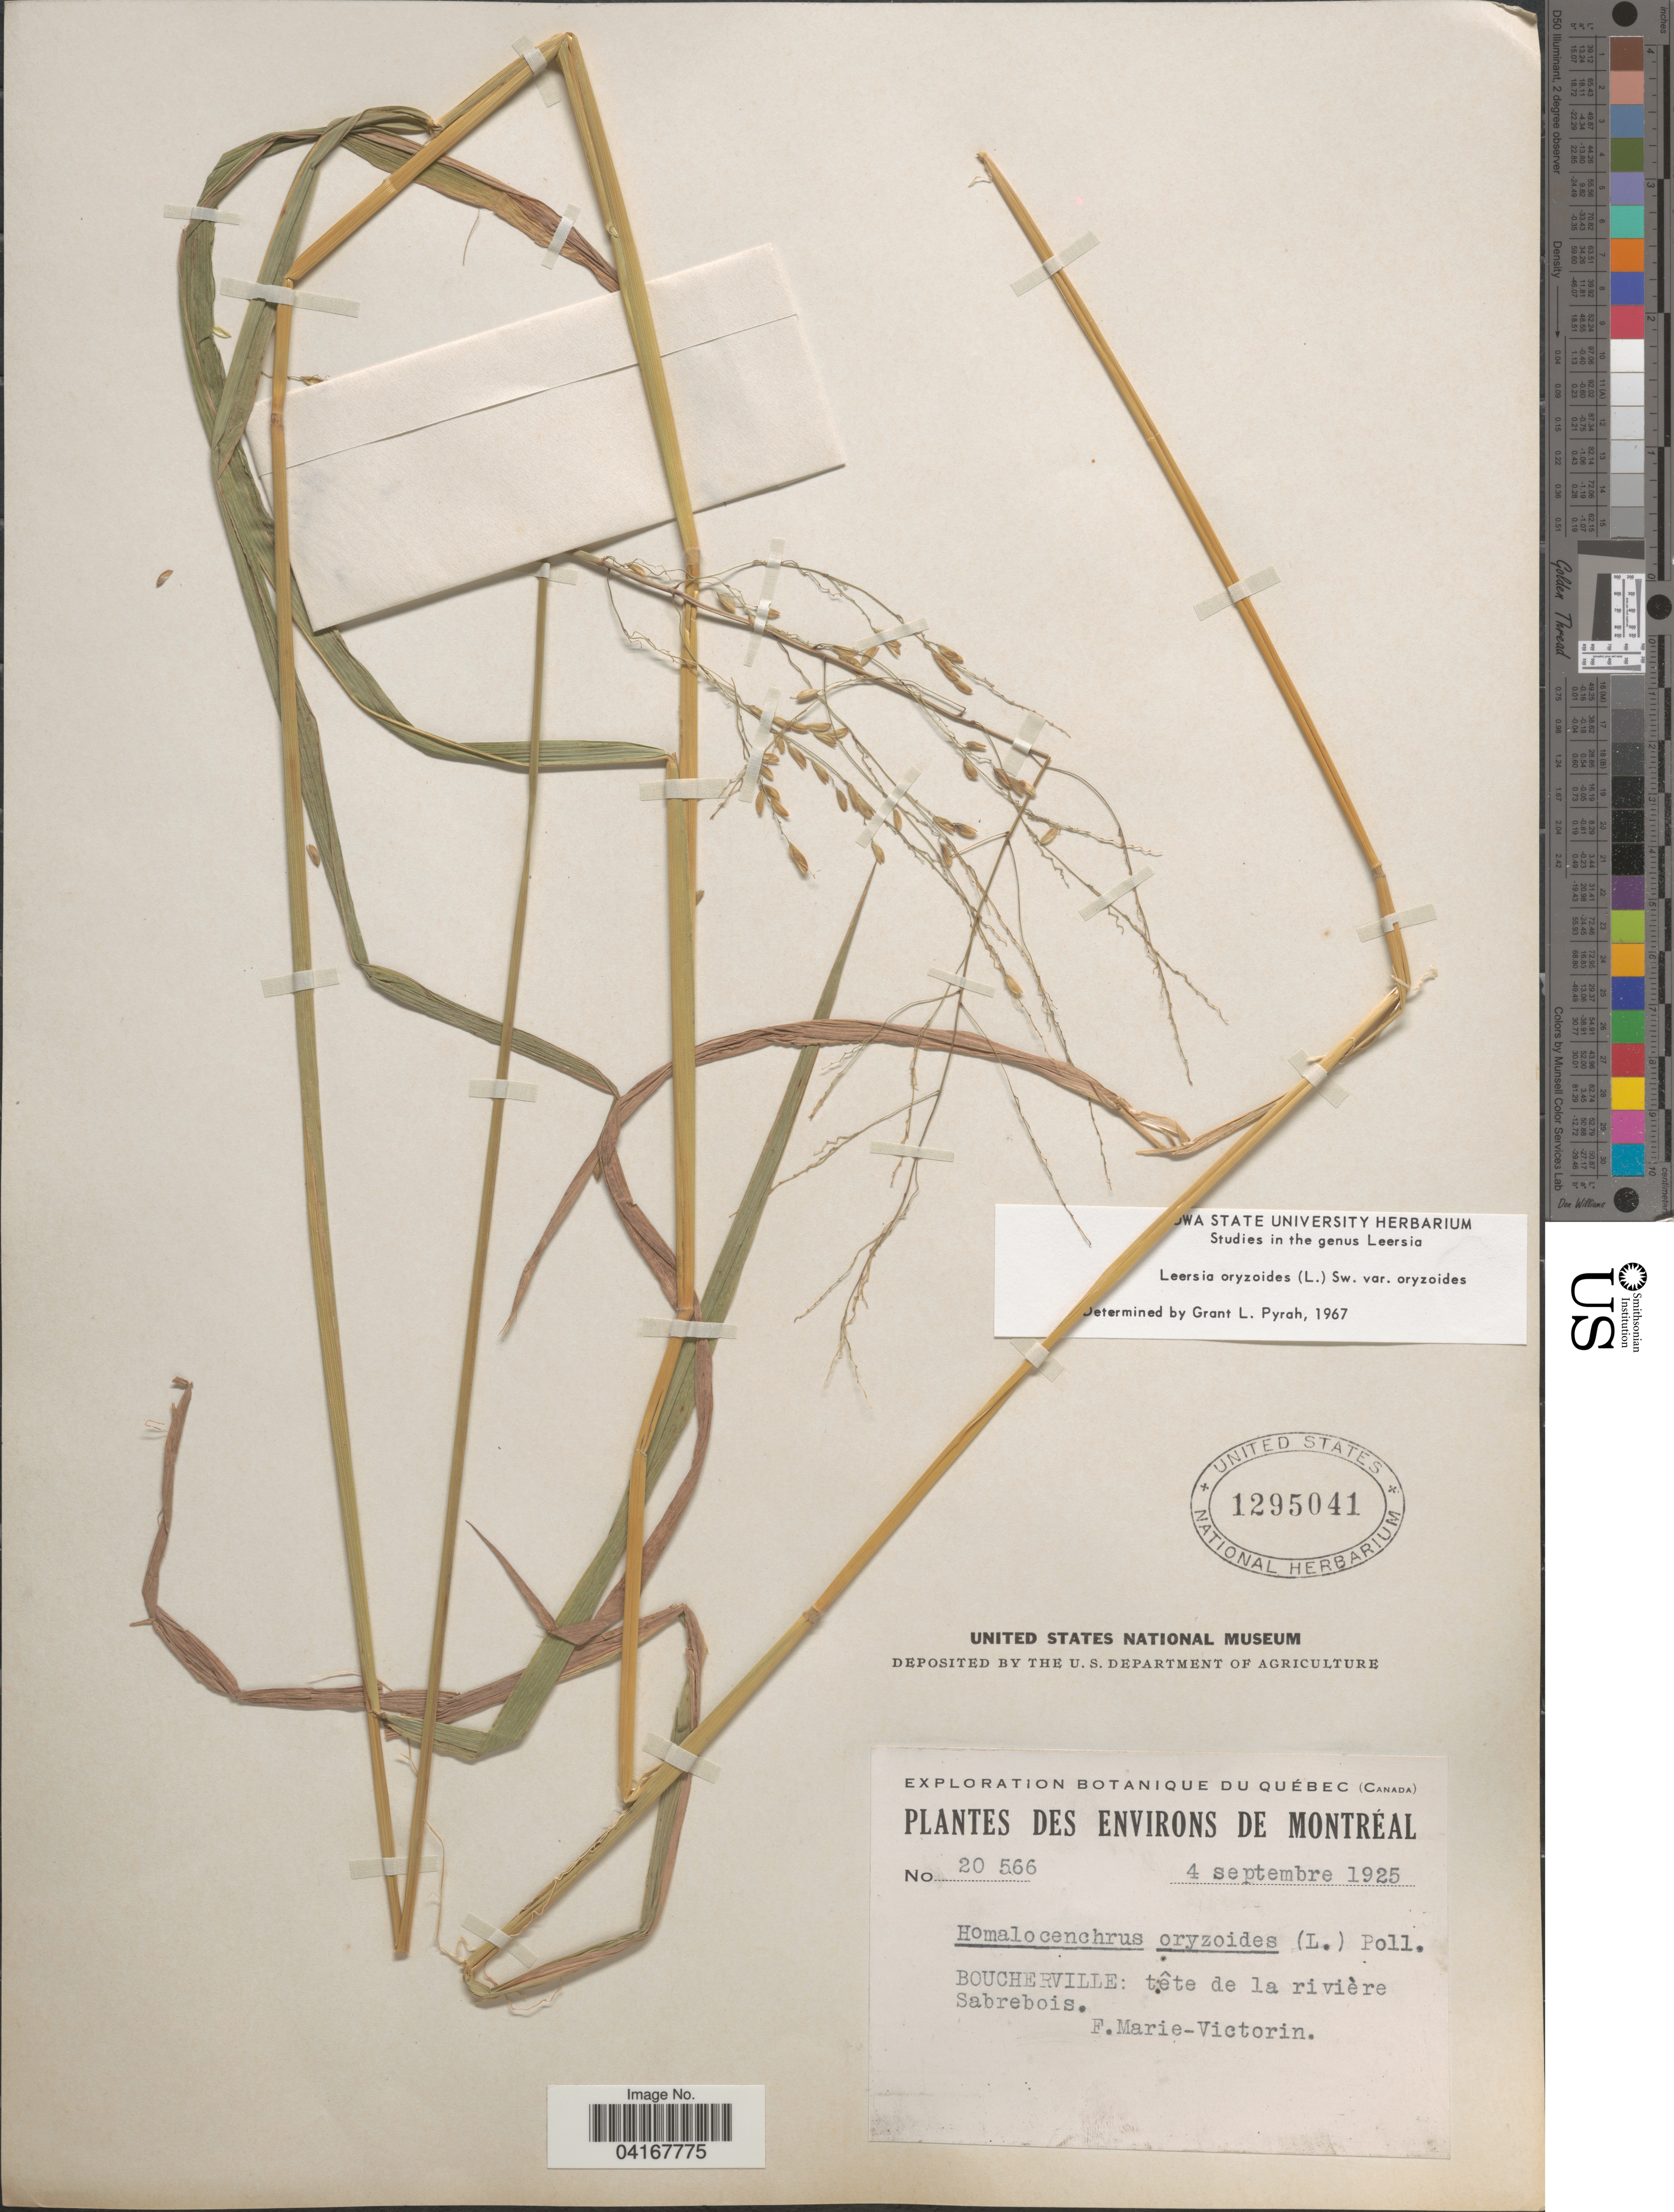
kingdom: Plantae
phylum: Tracheophyta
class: Liliopsida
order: Poales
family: Poaceae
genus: Leersia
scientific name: Leersia oryzoides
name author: (L.) Sw.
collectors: F. Marie-Victorin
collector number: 20566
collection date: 1925-09-04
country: Canada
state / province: Quebec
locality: Exploration Botanique du Québec (Canada). Environs de Montréal. Boucherville: tête de la rivière Sabrebois.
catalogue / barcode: US 1295041